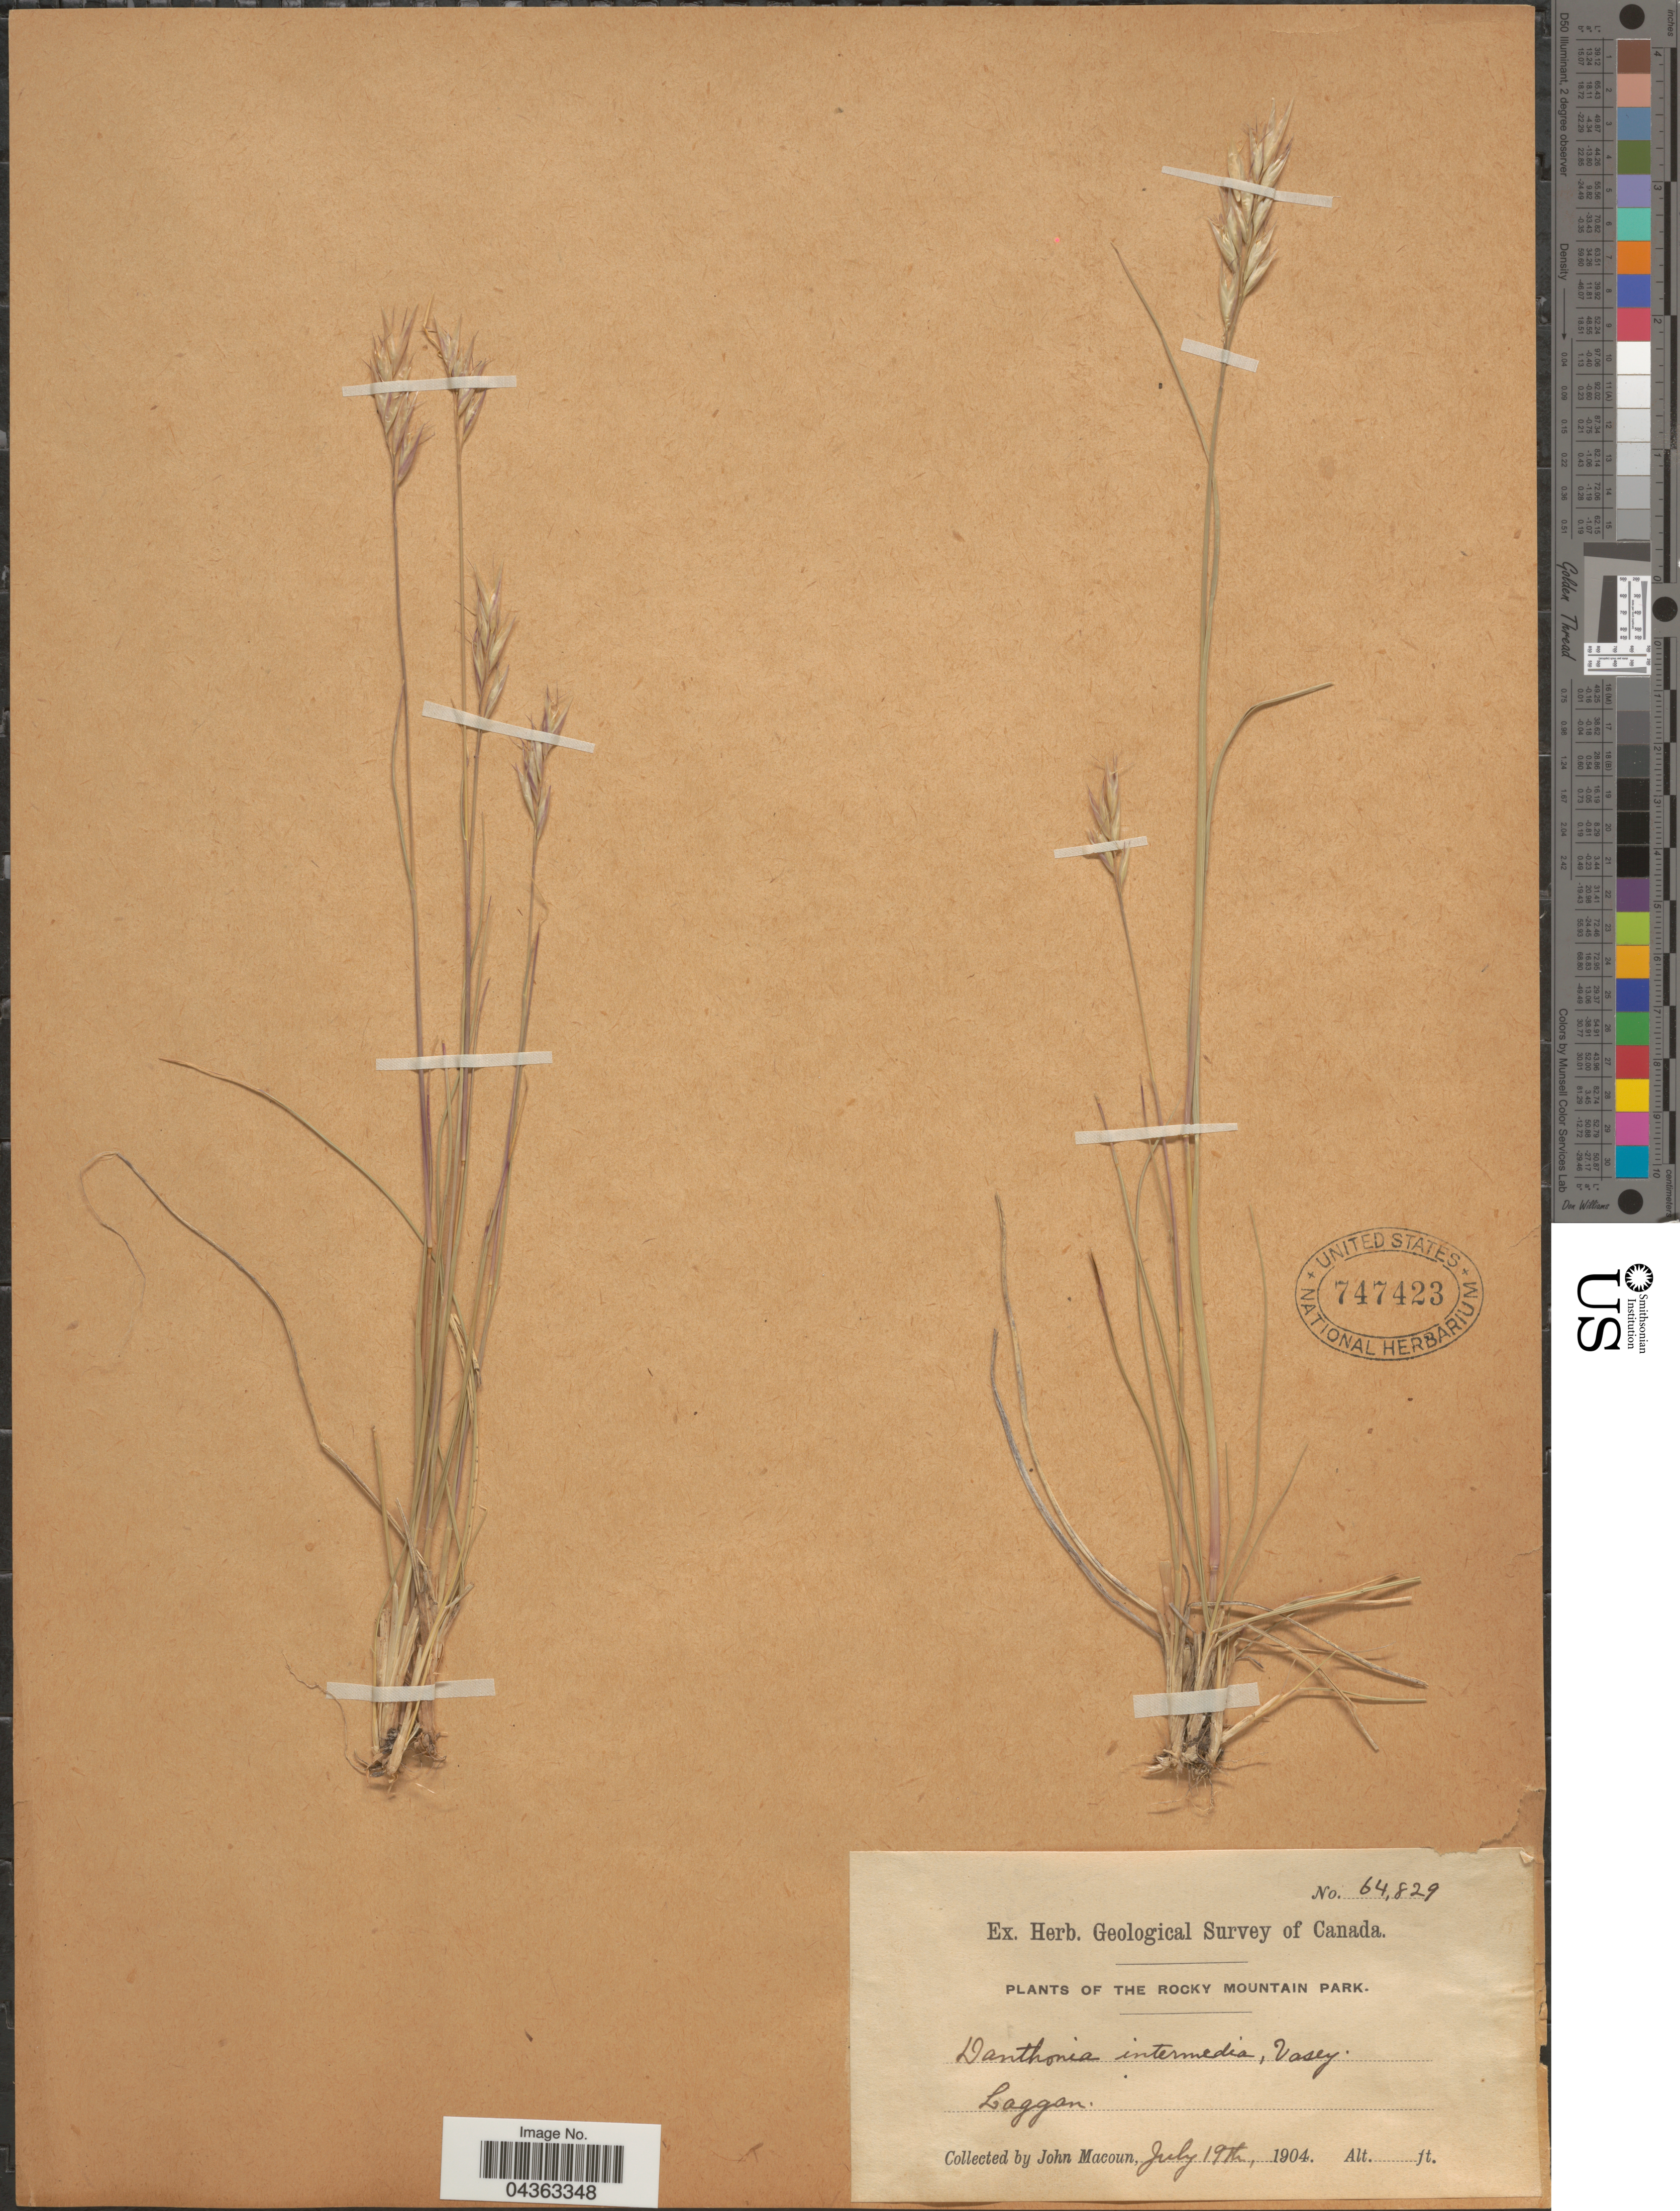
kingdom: Plantae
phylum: Tracheophyta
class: Liliopsida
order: Poales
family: Poaceae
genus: Danthonia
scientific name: Danthonia intermedia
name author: Vasey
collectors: J. Macoun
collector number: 64829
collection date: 1904-07-19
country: Canada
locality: Geological Survey of Canada. The Rocky Mountain Park. Laggan.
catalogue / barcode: US 747423